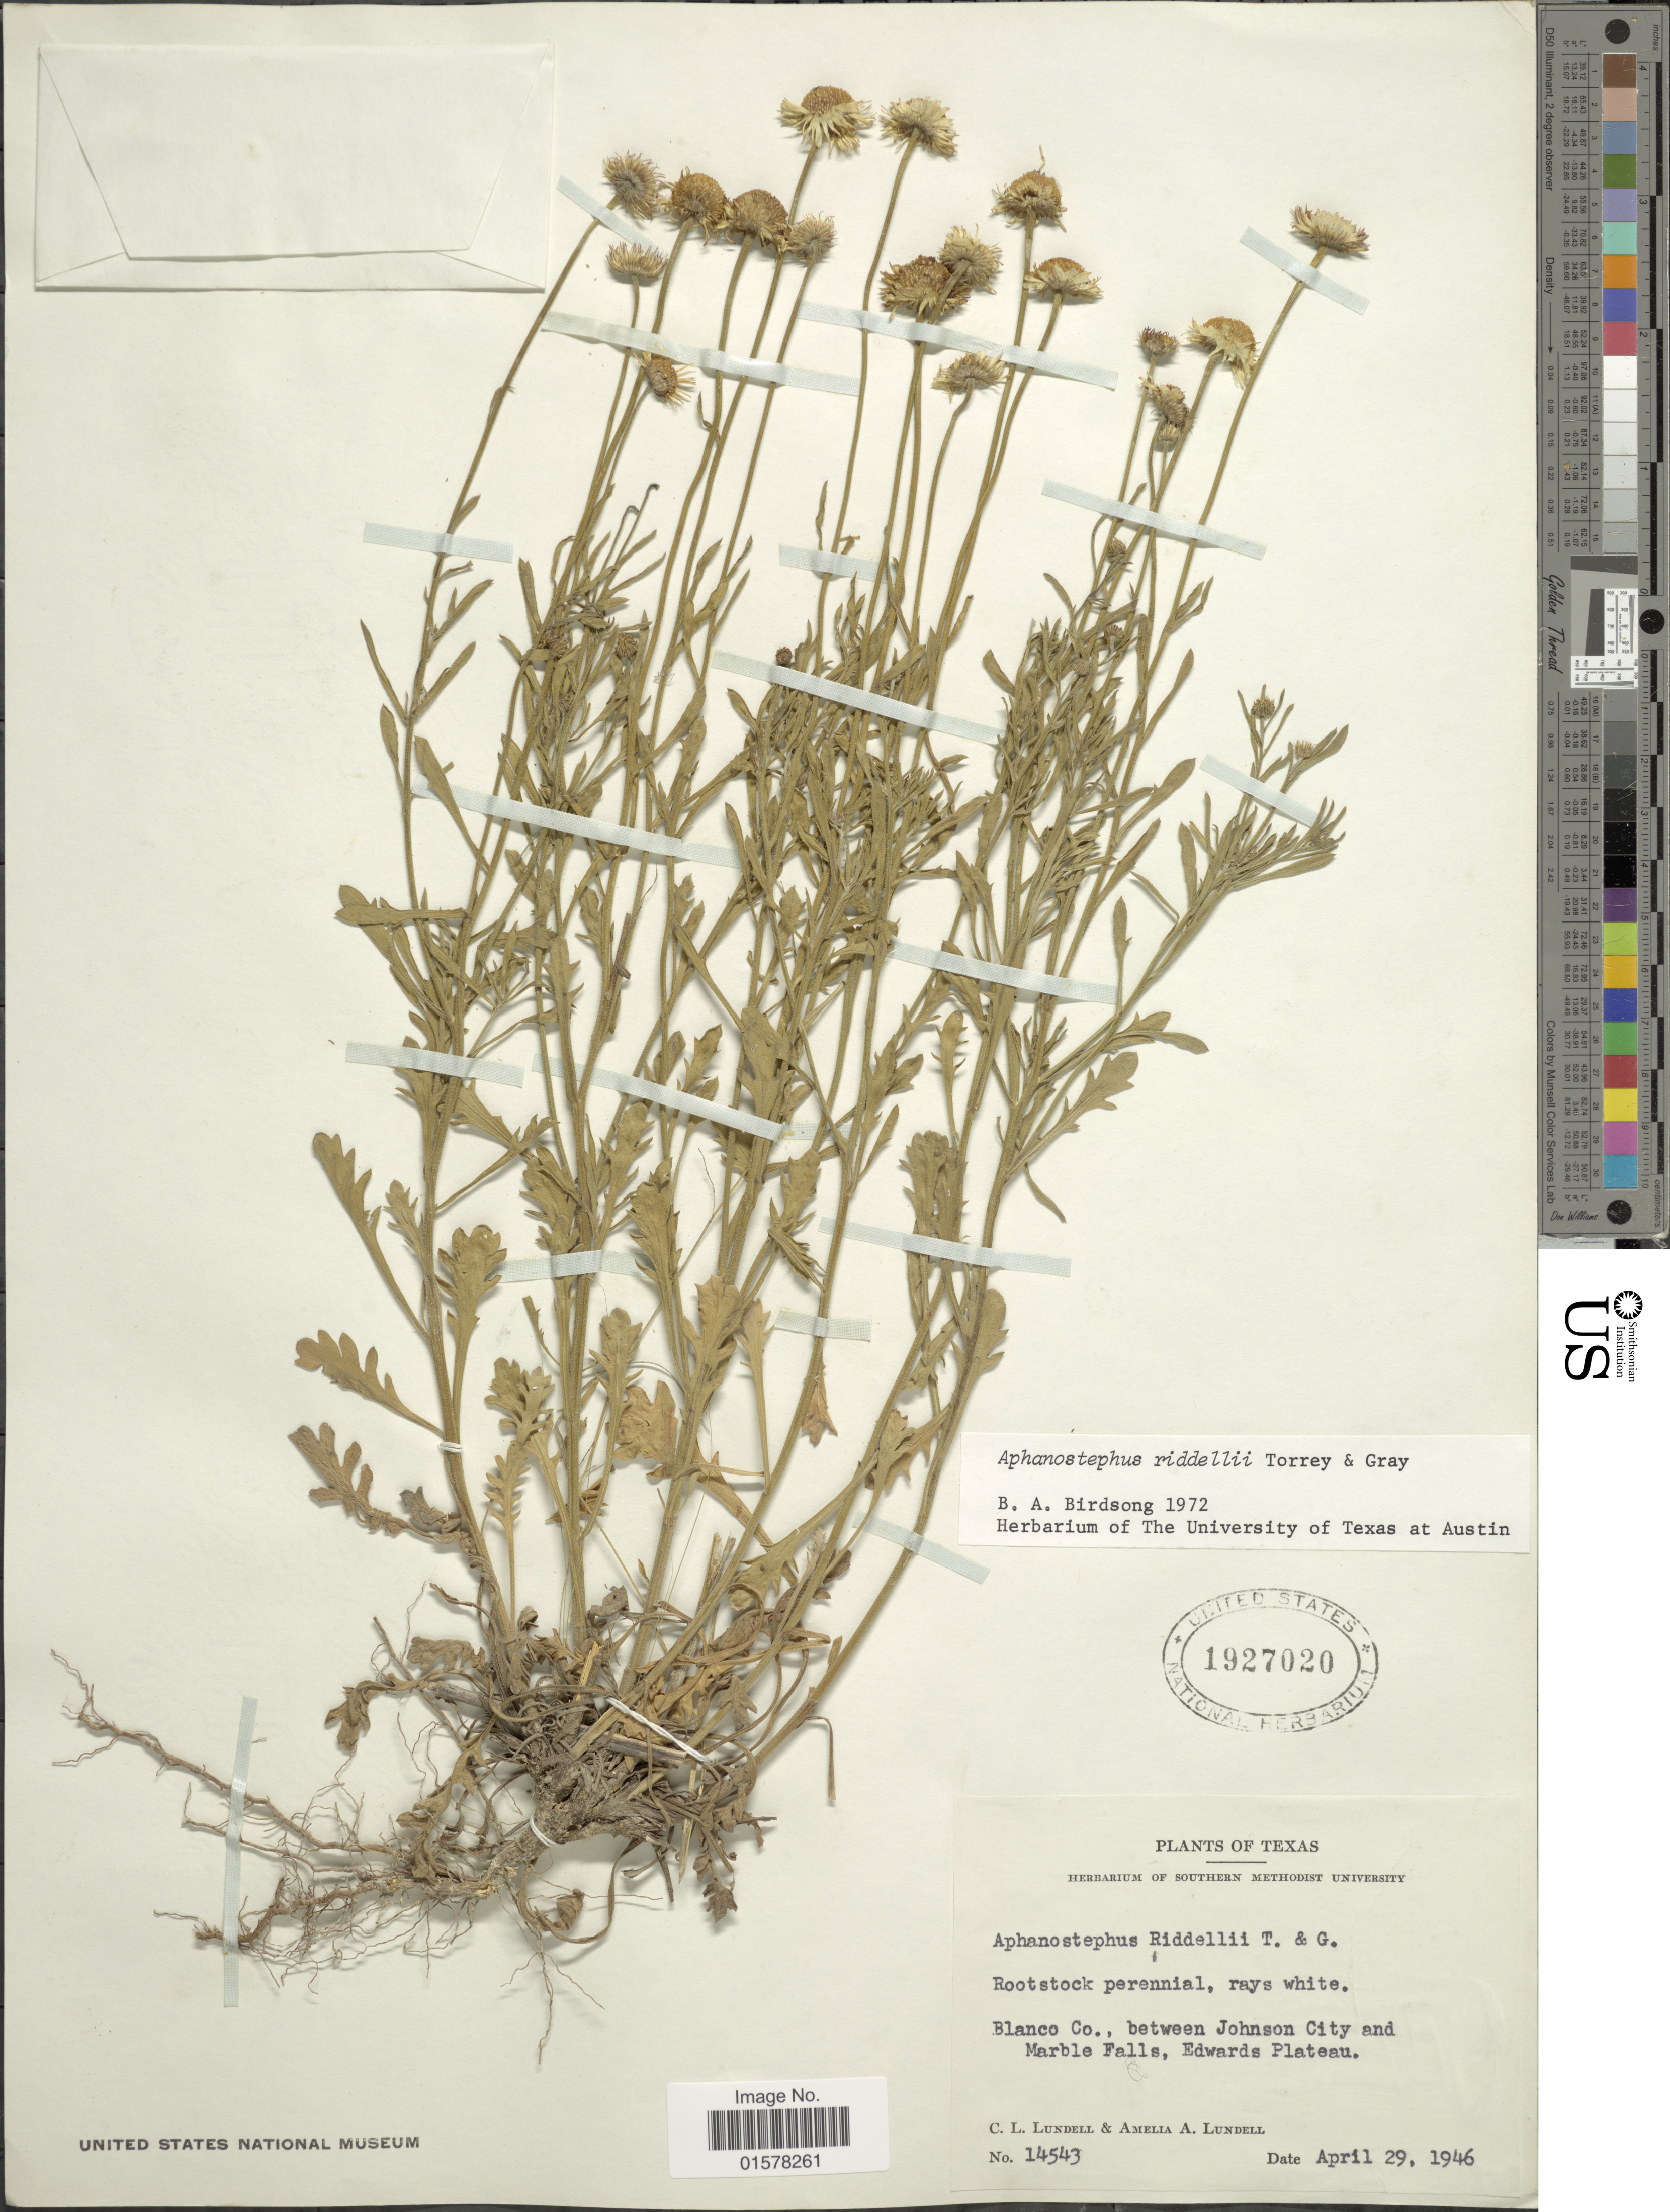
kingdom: Plantae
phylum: Tracheophyta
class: Magnoliopsida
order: Asterales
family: Asteraceae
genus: Aphanostephus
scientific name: Aphanostephus riddellii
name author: Torr. & A. Gray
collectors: C. L. Lundell & A. A. Lundell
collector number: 14543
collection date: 1946-04-29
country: United States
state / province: Texas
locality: Texas. Blanco Co., between Johnson City and Marble Falls, Edwards Plateau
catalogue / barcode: US 1927020